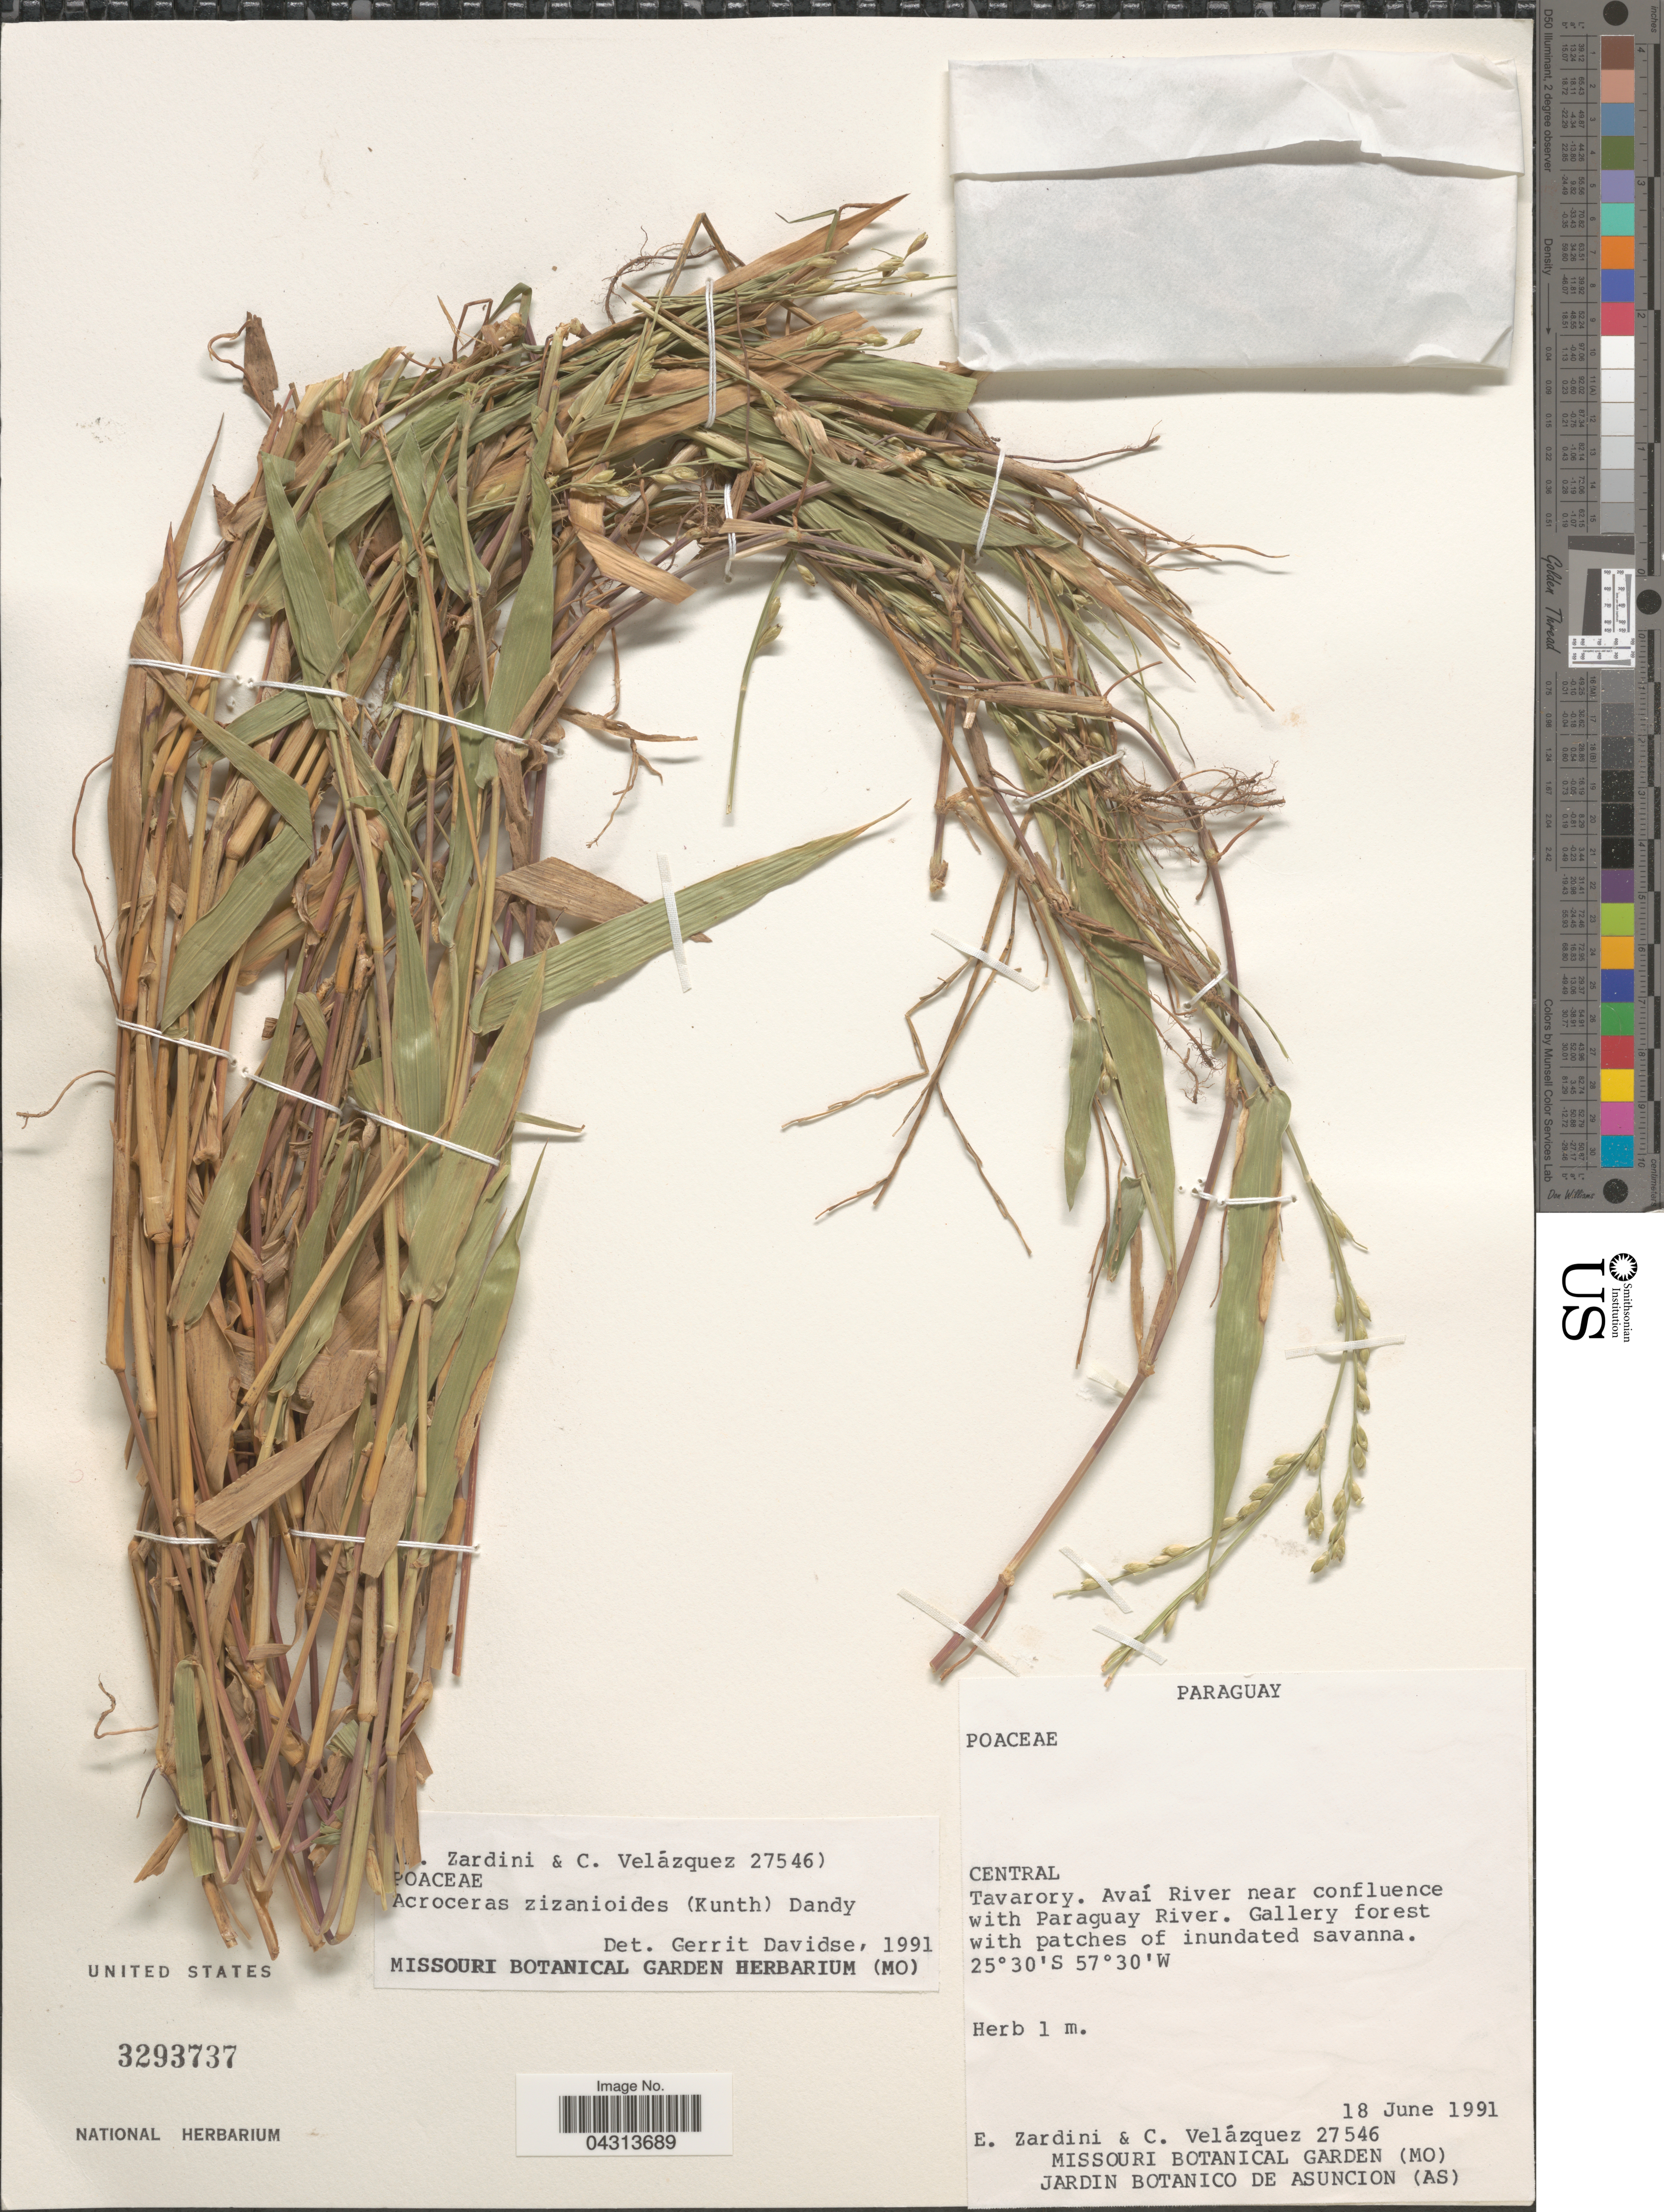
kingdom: Plantae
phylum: Tracheophyta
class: Liliopsida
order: Poales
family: Poaceae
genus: Acroceras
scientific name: Acroceras zizanioides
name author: (Kunth) Dandy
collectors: E. Zardini & C. Velázquez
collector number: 27546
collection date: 1991-06-18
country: Paraguay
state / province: Central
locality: Tavarory. Avaí River near confluence with Paraguay River.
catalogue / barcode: US 3293737